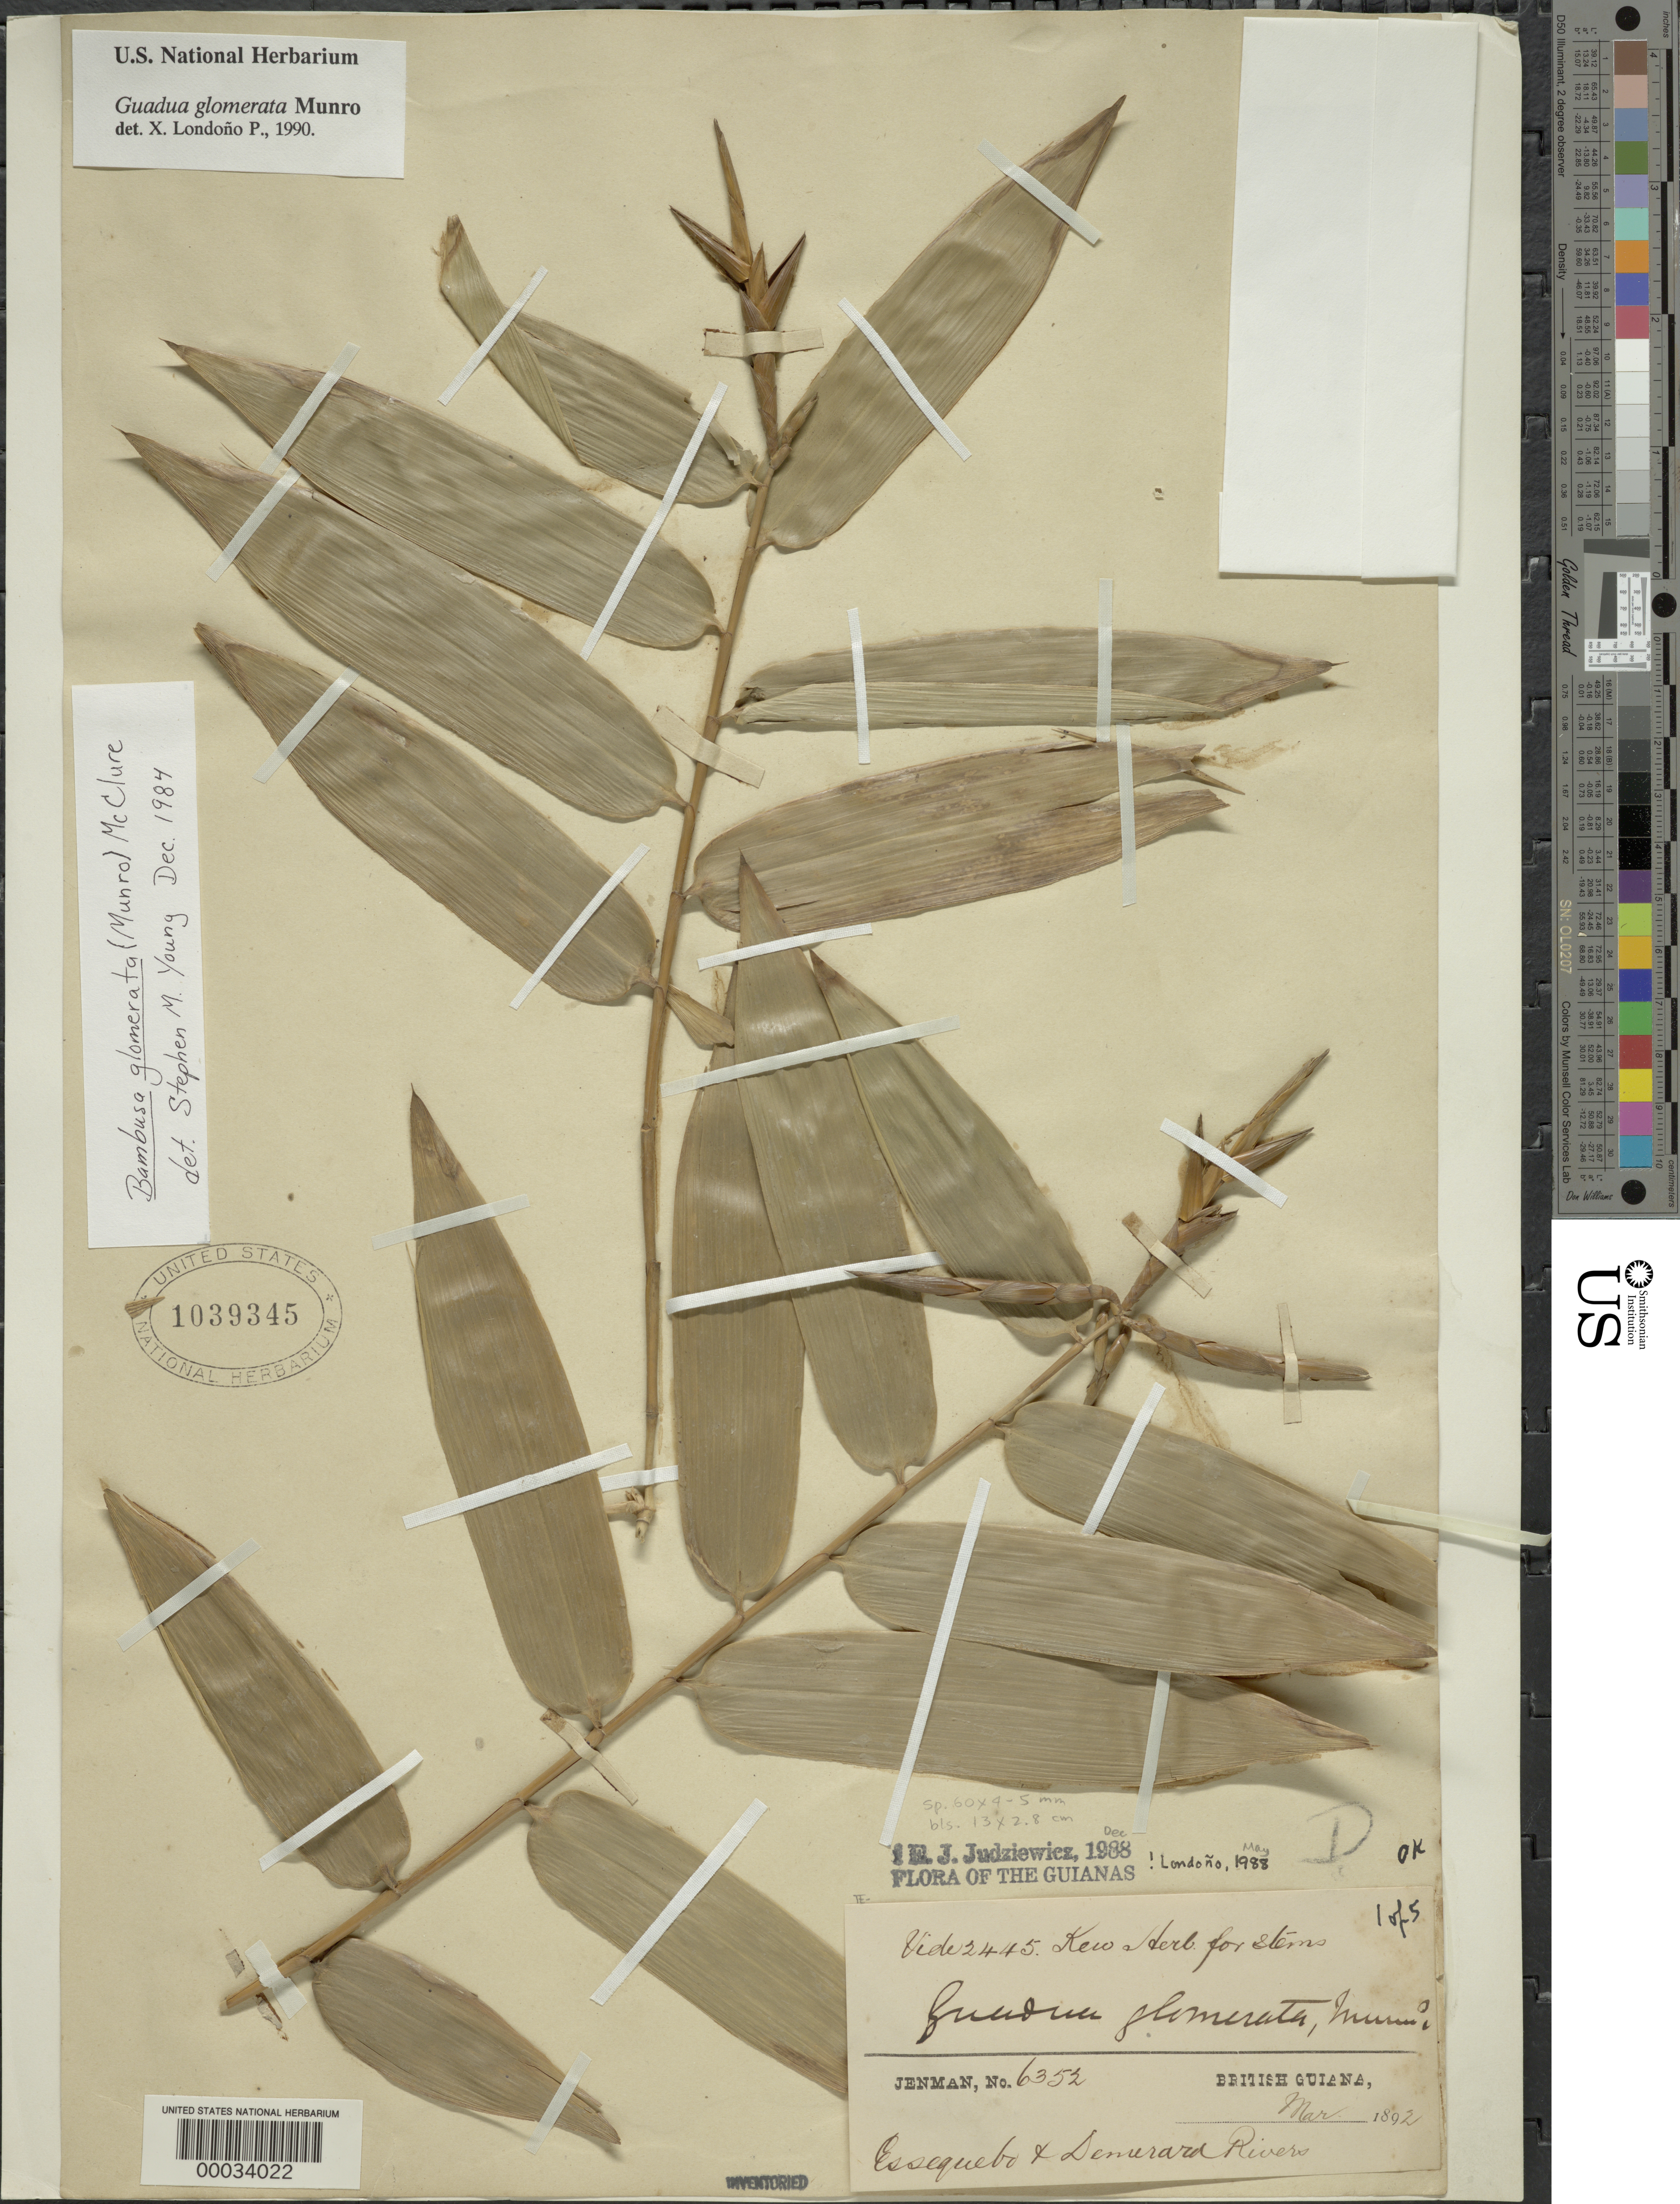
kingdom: Plantae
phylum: Tracheophyta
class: Liliopsida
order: Poales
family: Poaceae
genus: Guadua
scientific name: Guadua glomerata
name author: Munro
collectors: G. S. Jenman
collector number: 6352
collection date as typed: Mar 1892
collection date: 1892-03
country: Guyana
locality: Essequebo and demerara rivers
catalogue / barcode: US 1039345